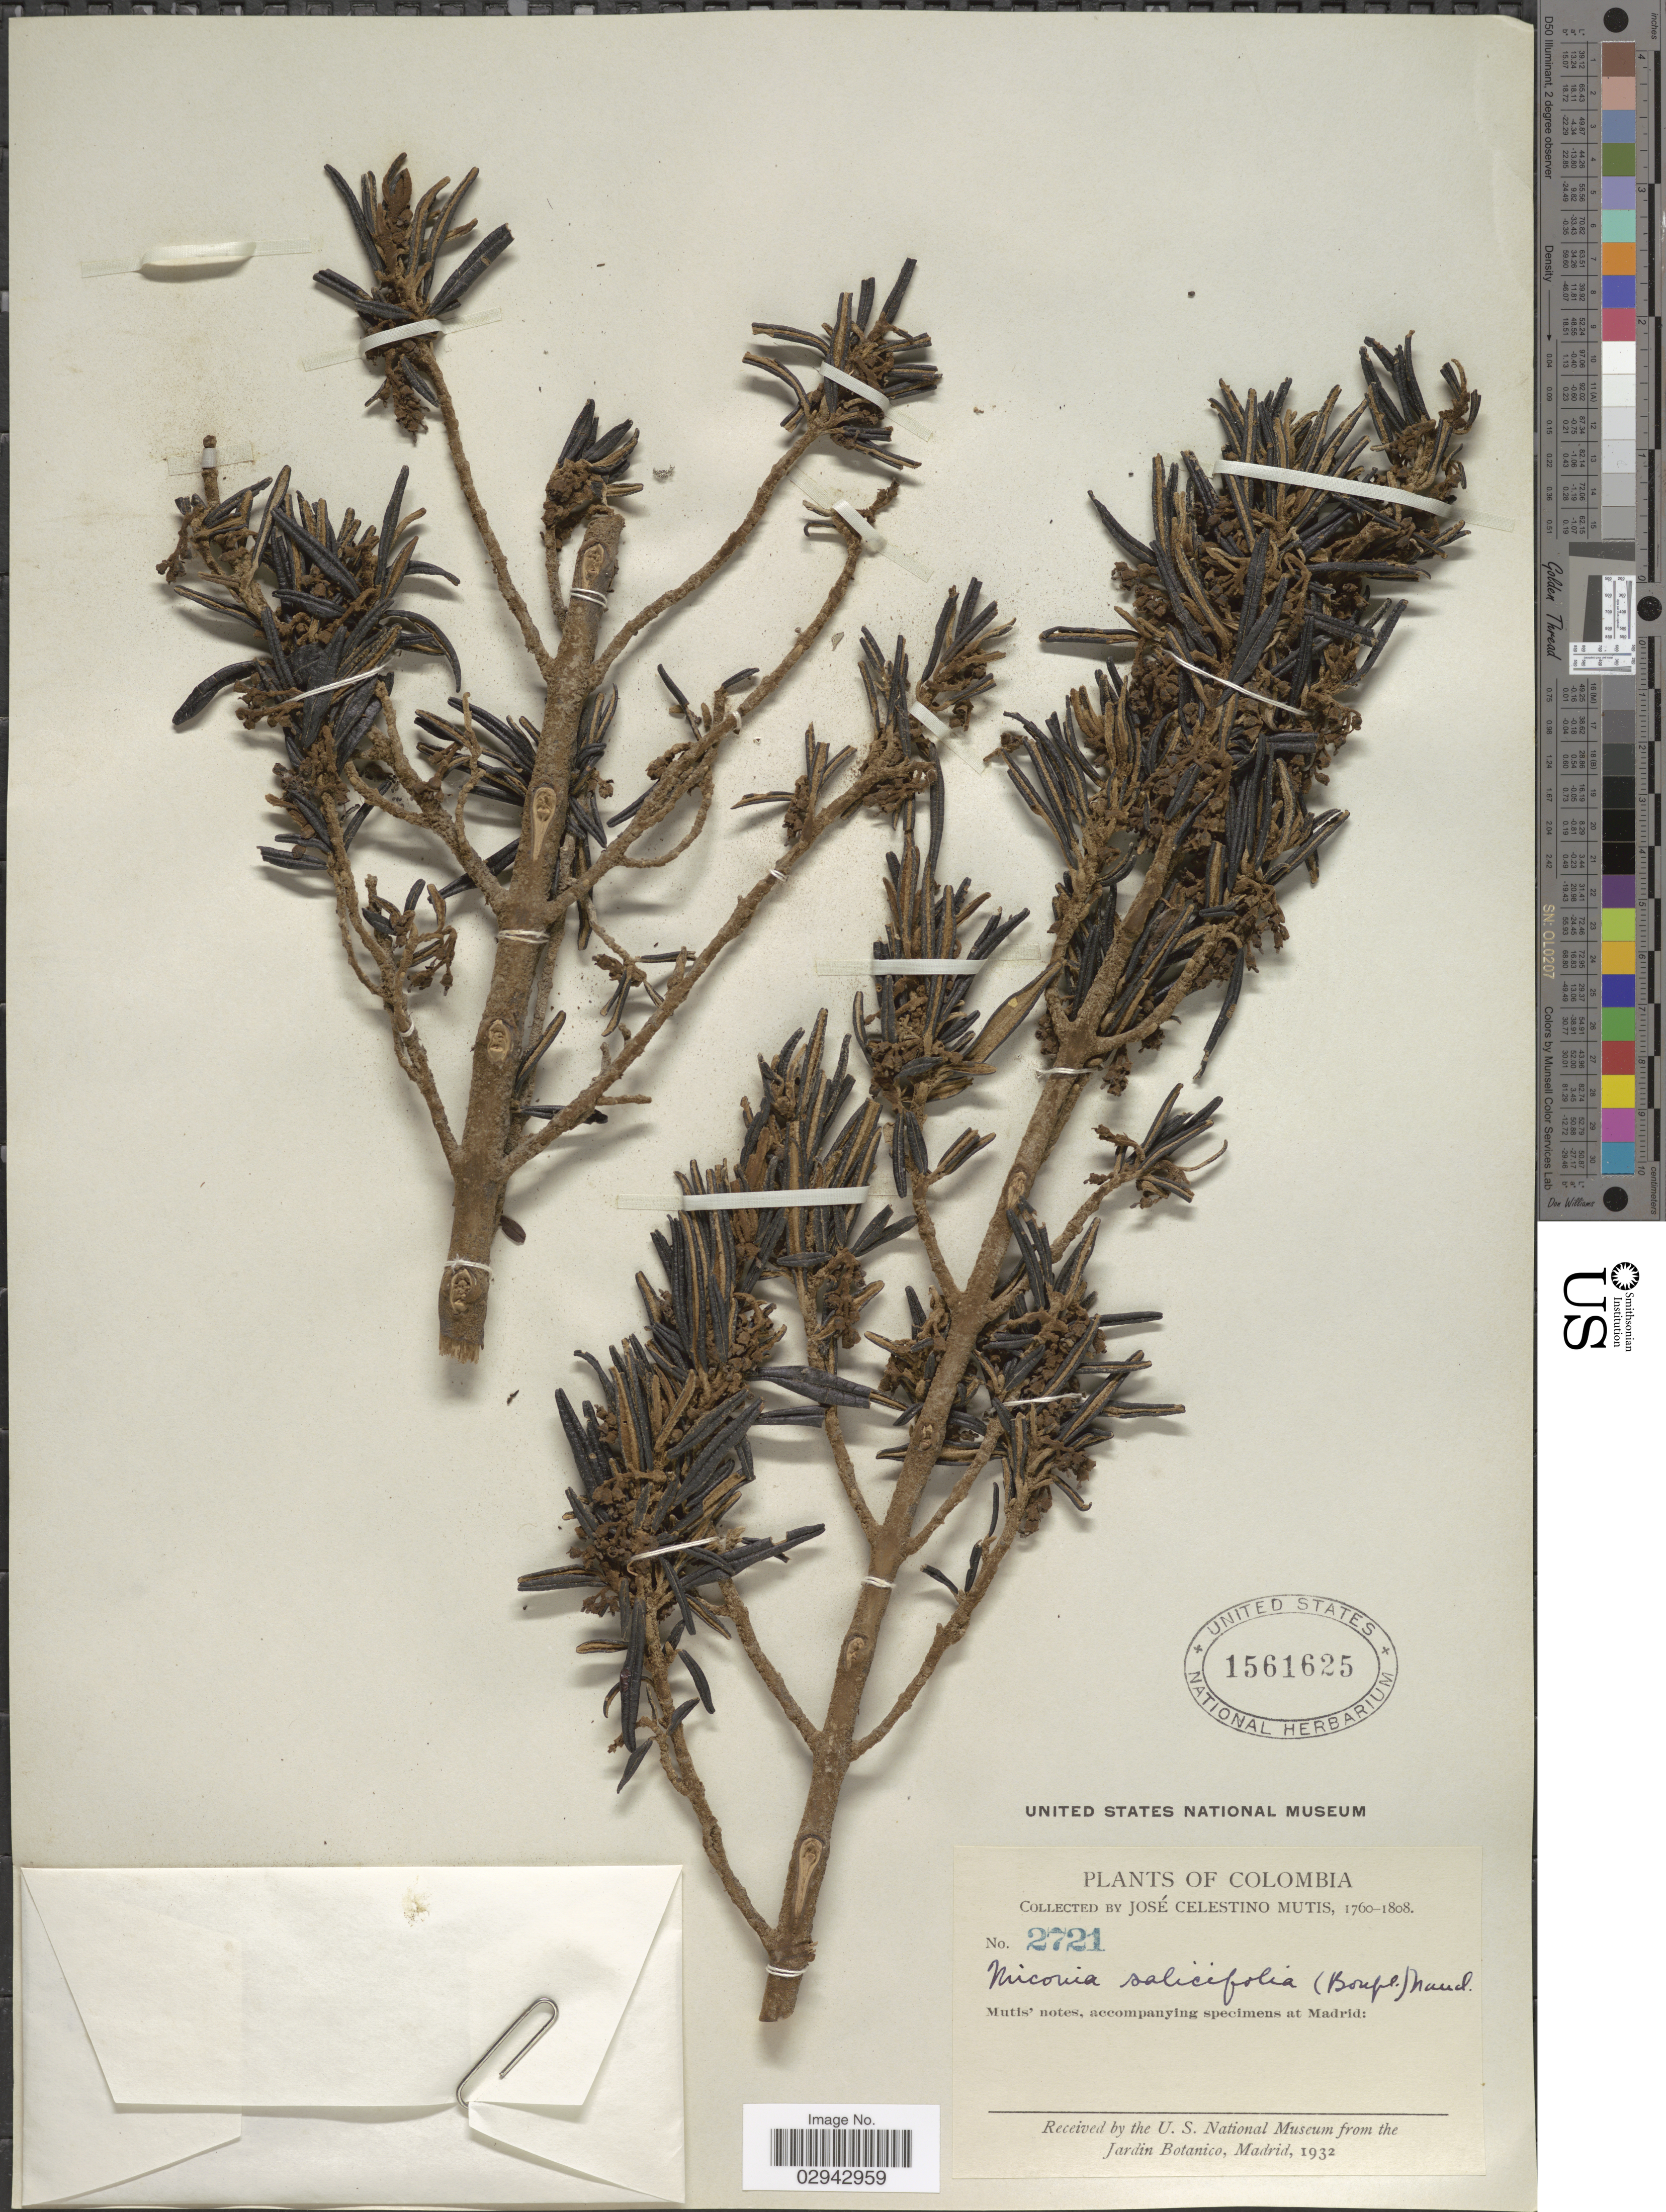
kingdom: Plantae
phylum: Tracheophyta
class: Magnoliopsida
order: Myrtales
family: Melastomataceae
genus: Miconia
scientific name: Miconia salicifolia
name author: (Bonpl.) Naudin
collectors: J. C. B. Mutis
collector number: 2721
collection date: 1760/1808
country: Colombia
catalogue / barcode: US 1561625